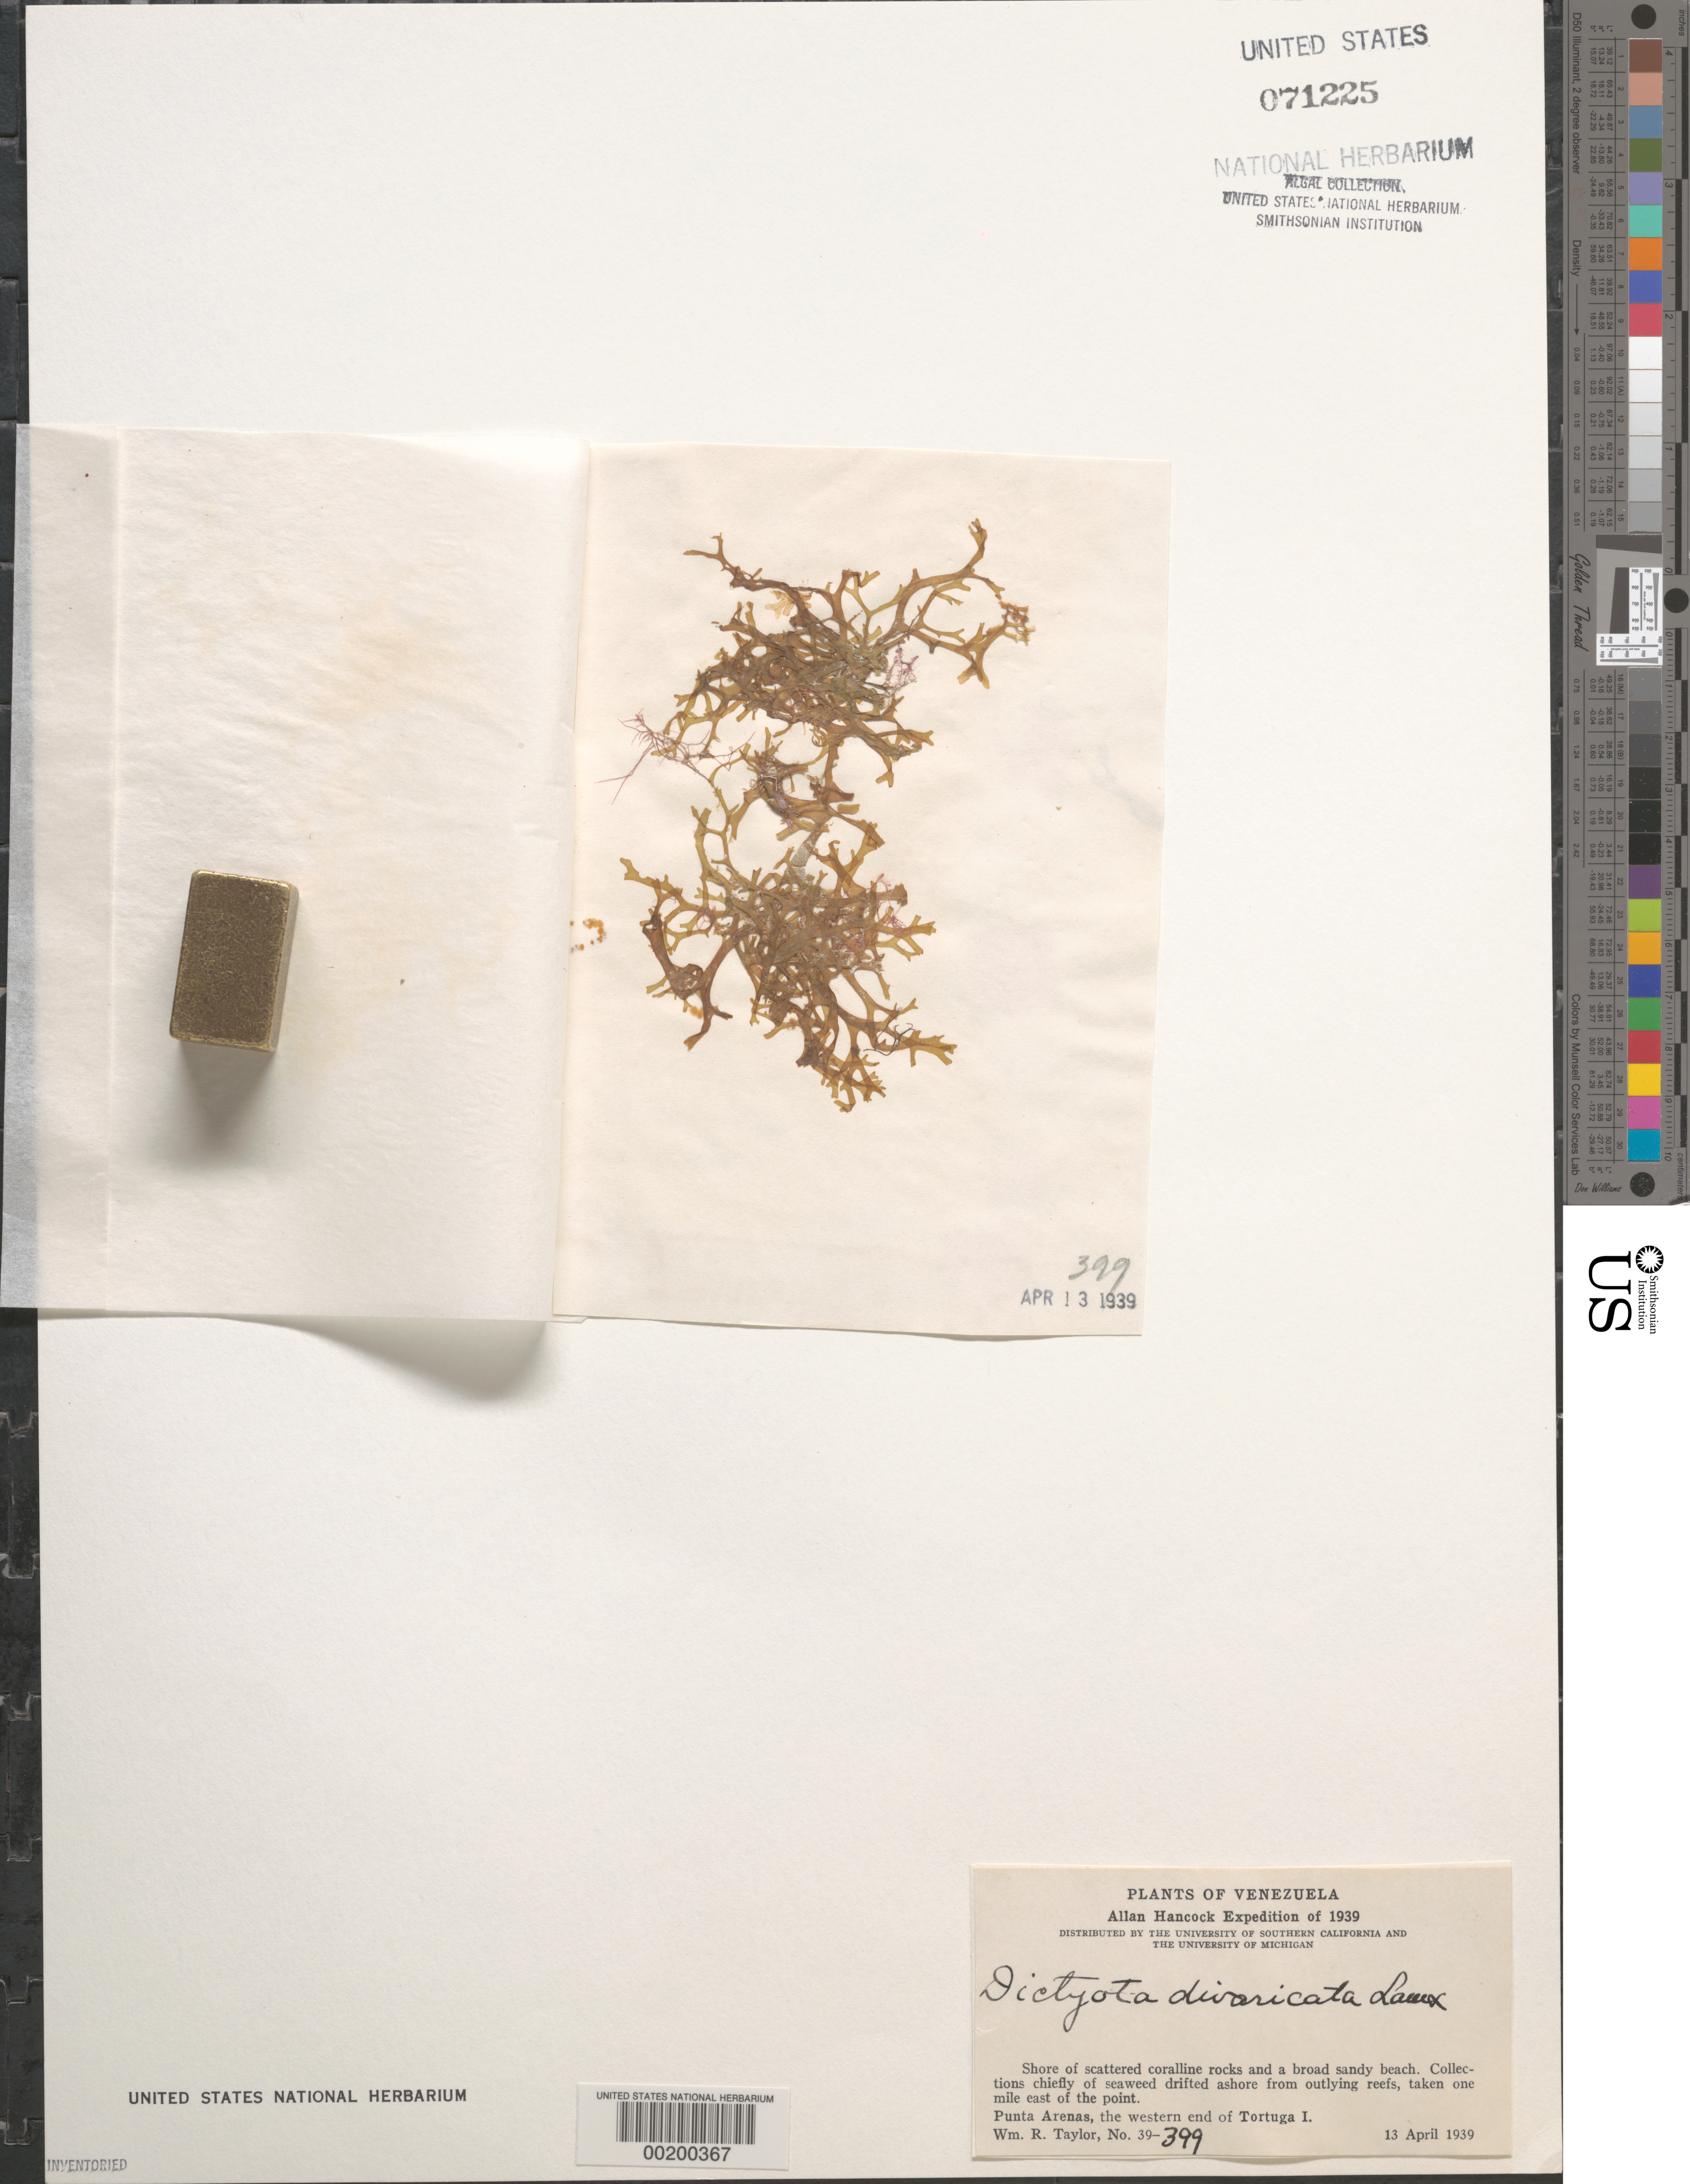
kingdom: Chromista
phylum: Ochrophyta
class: Phaeophyceae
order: Dictyotales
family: Dictyotaceae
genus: Dictyota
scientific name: Dictyota divaricata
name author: J.V.Lamouroux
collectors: W. R. Taylor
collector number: WRT 39-399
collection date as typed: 13 Apr 1939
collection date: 1939-04-13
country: Venezuela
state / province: Dependencias Federales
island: Isla La Tortuga (Tortuga Island)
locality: Punta Arenas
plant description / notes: Allan Hancock Expedition of 1939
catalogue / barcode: US 71225